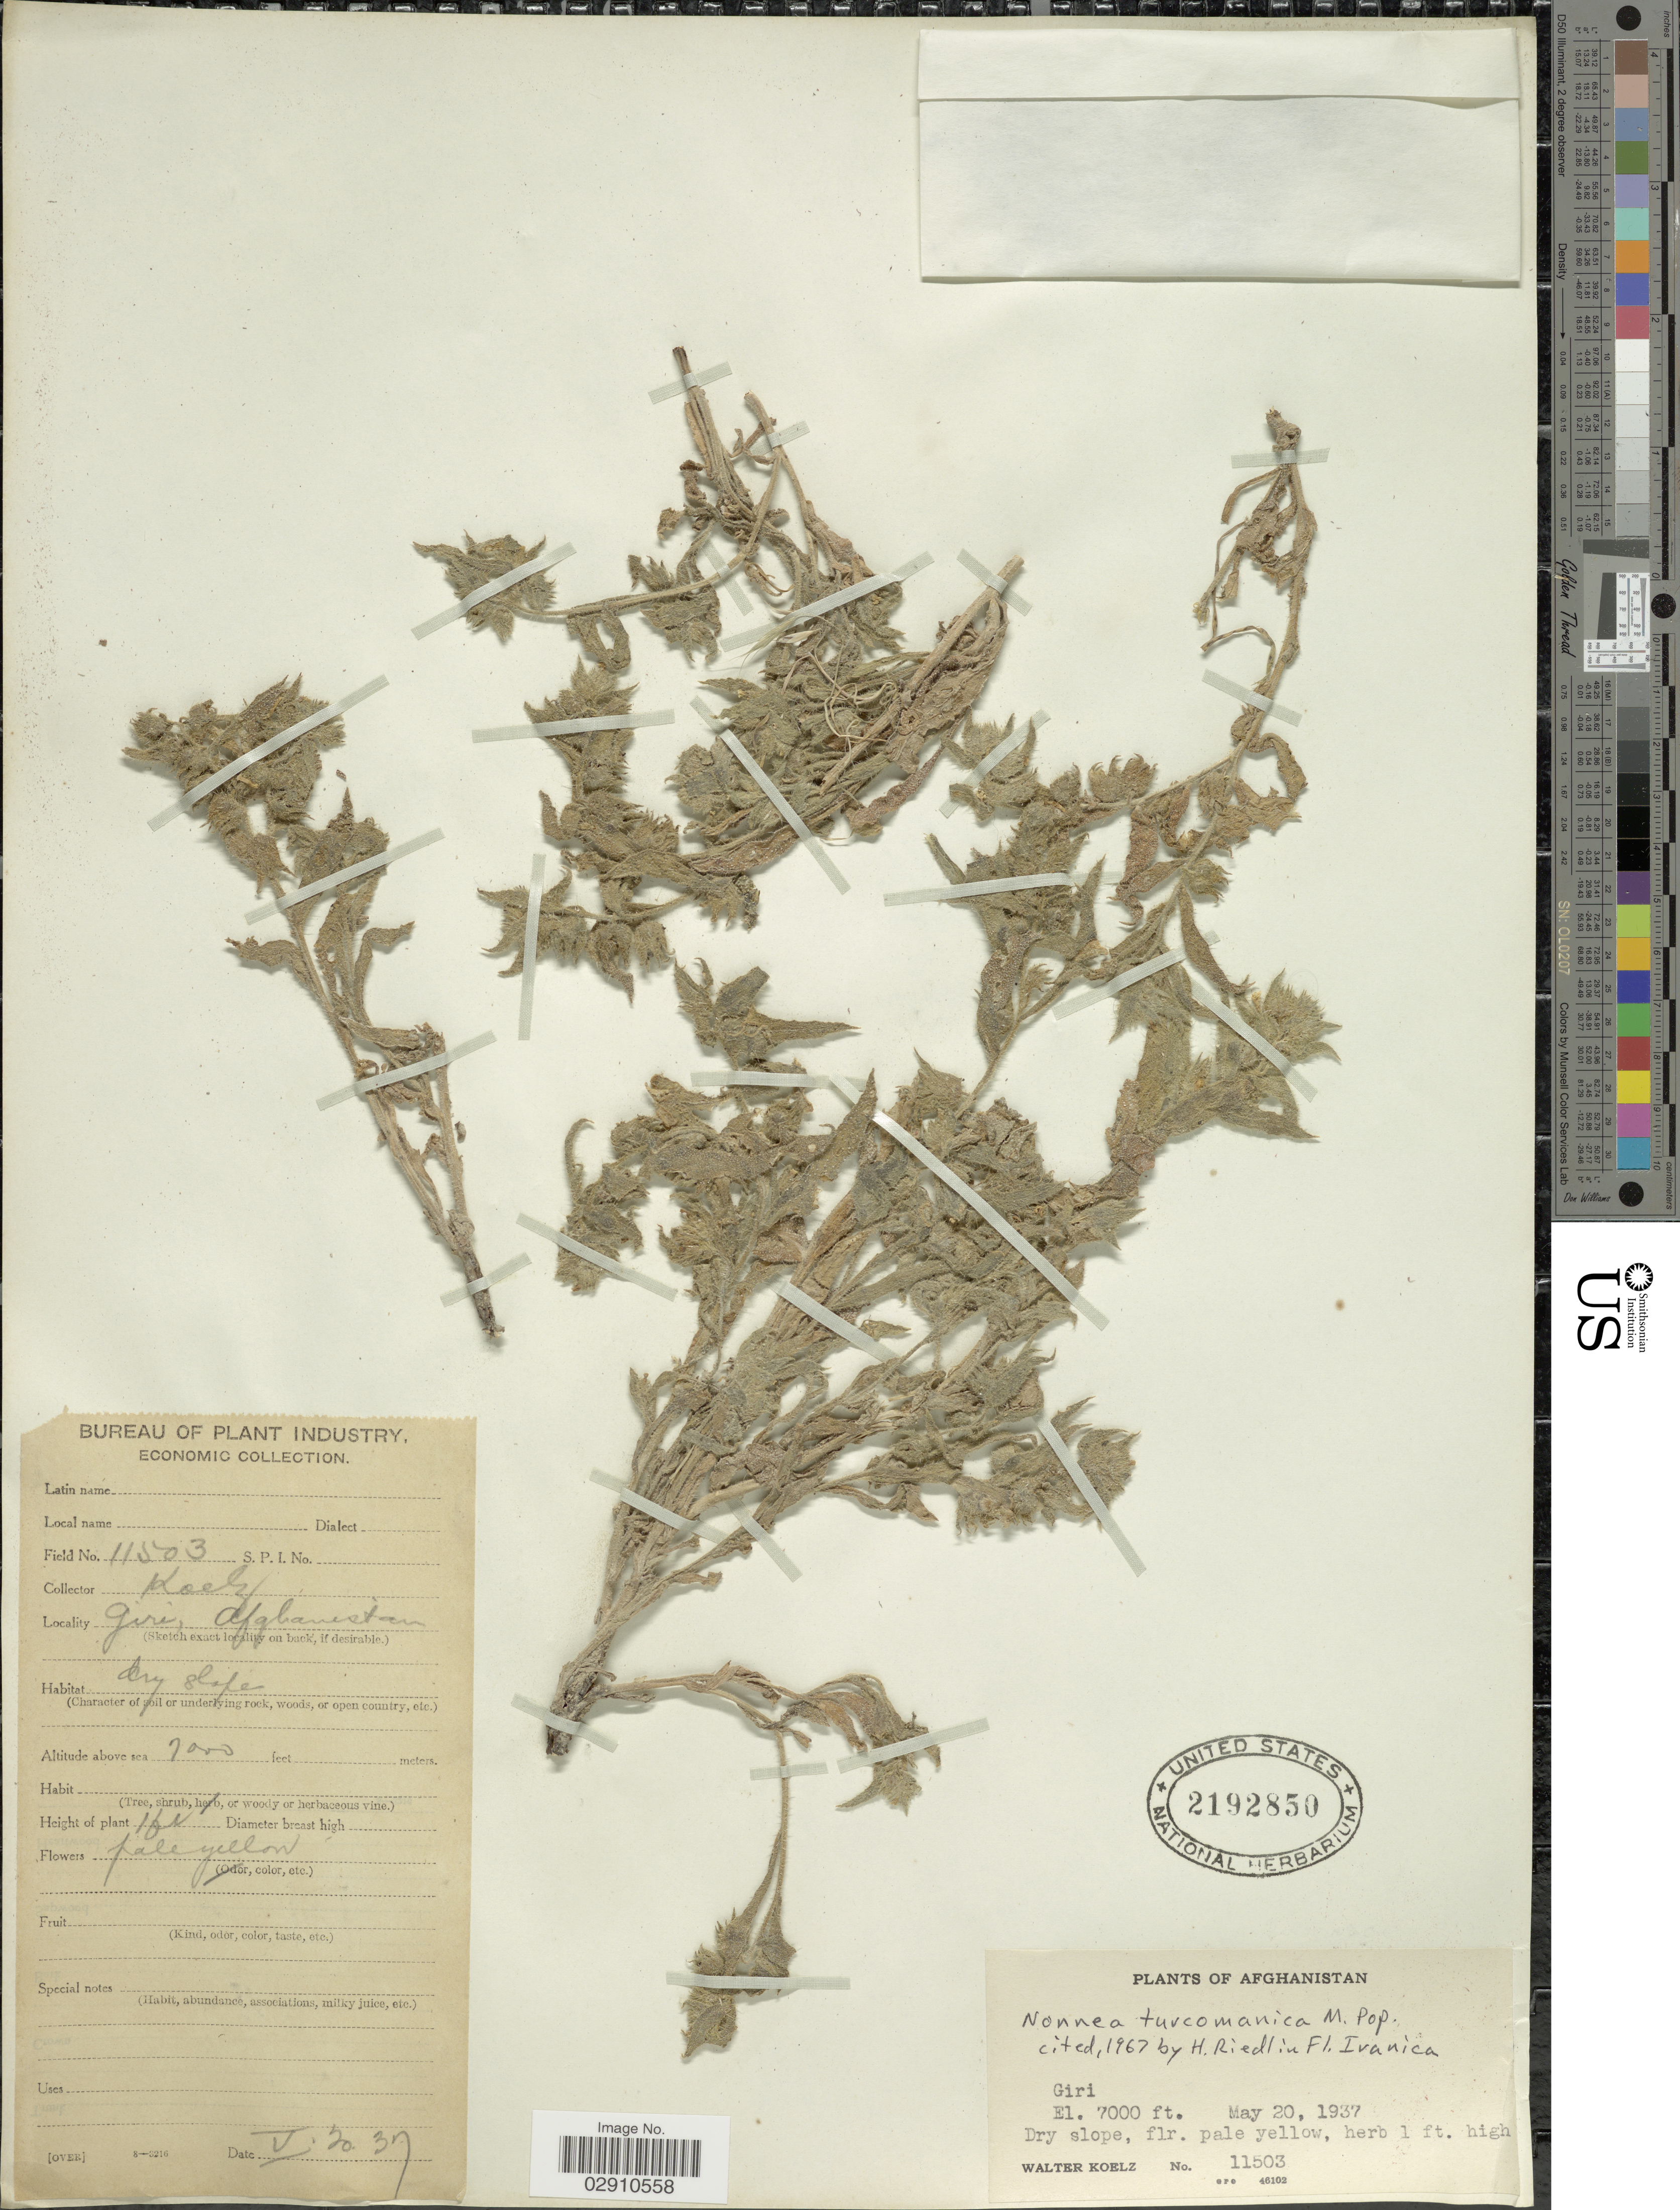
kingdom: Plantae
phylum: Tracheophyta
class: Magnoliopsida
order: Boraginales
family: Boraginaceae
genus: Nonea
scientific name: Nonea turcomanica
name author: Popov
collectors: W. N. Koelz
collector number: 11503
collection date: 1937-05-20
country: Afghanistan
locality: Giri.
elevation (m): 2134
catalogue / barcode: US 2192850